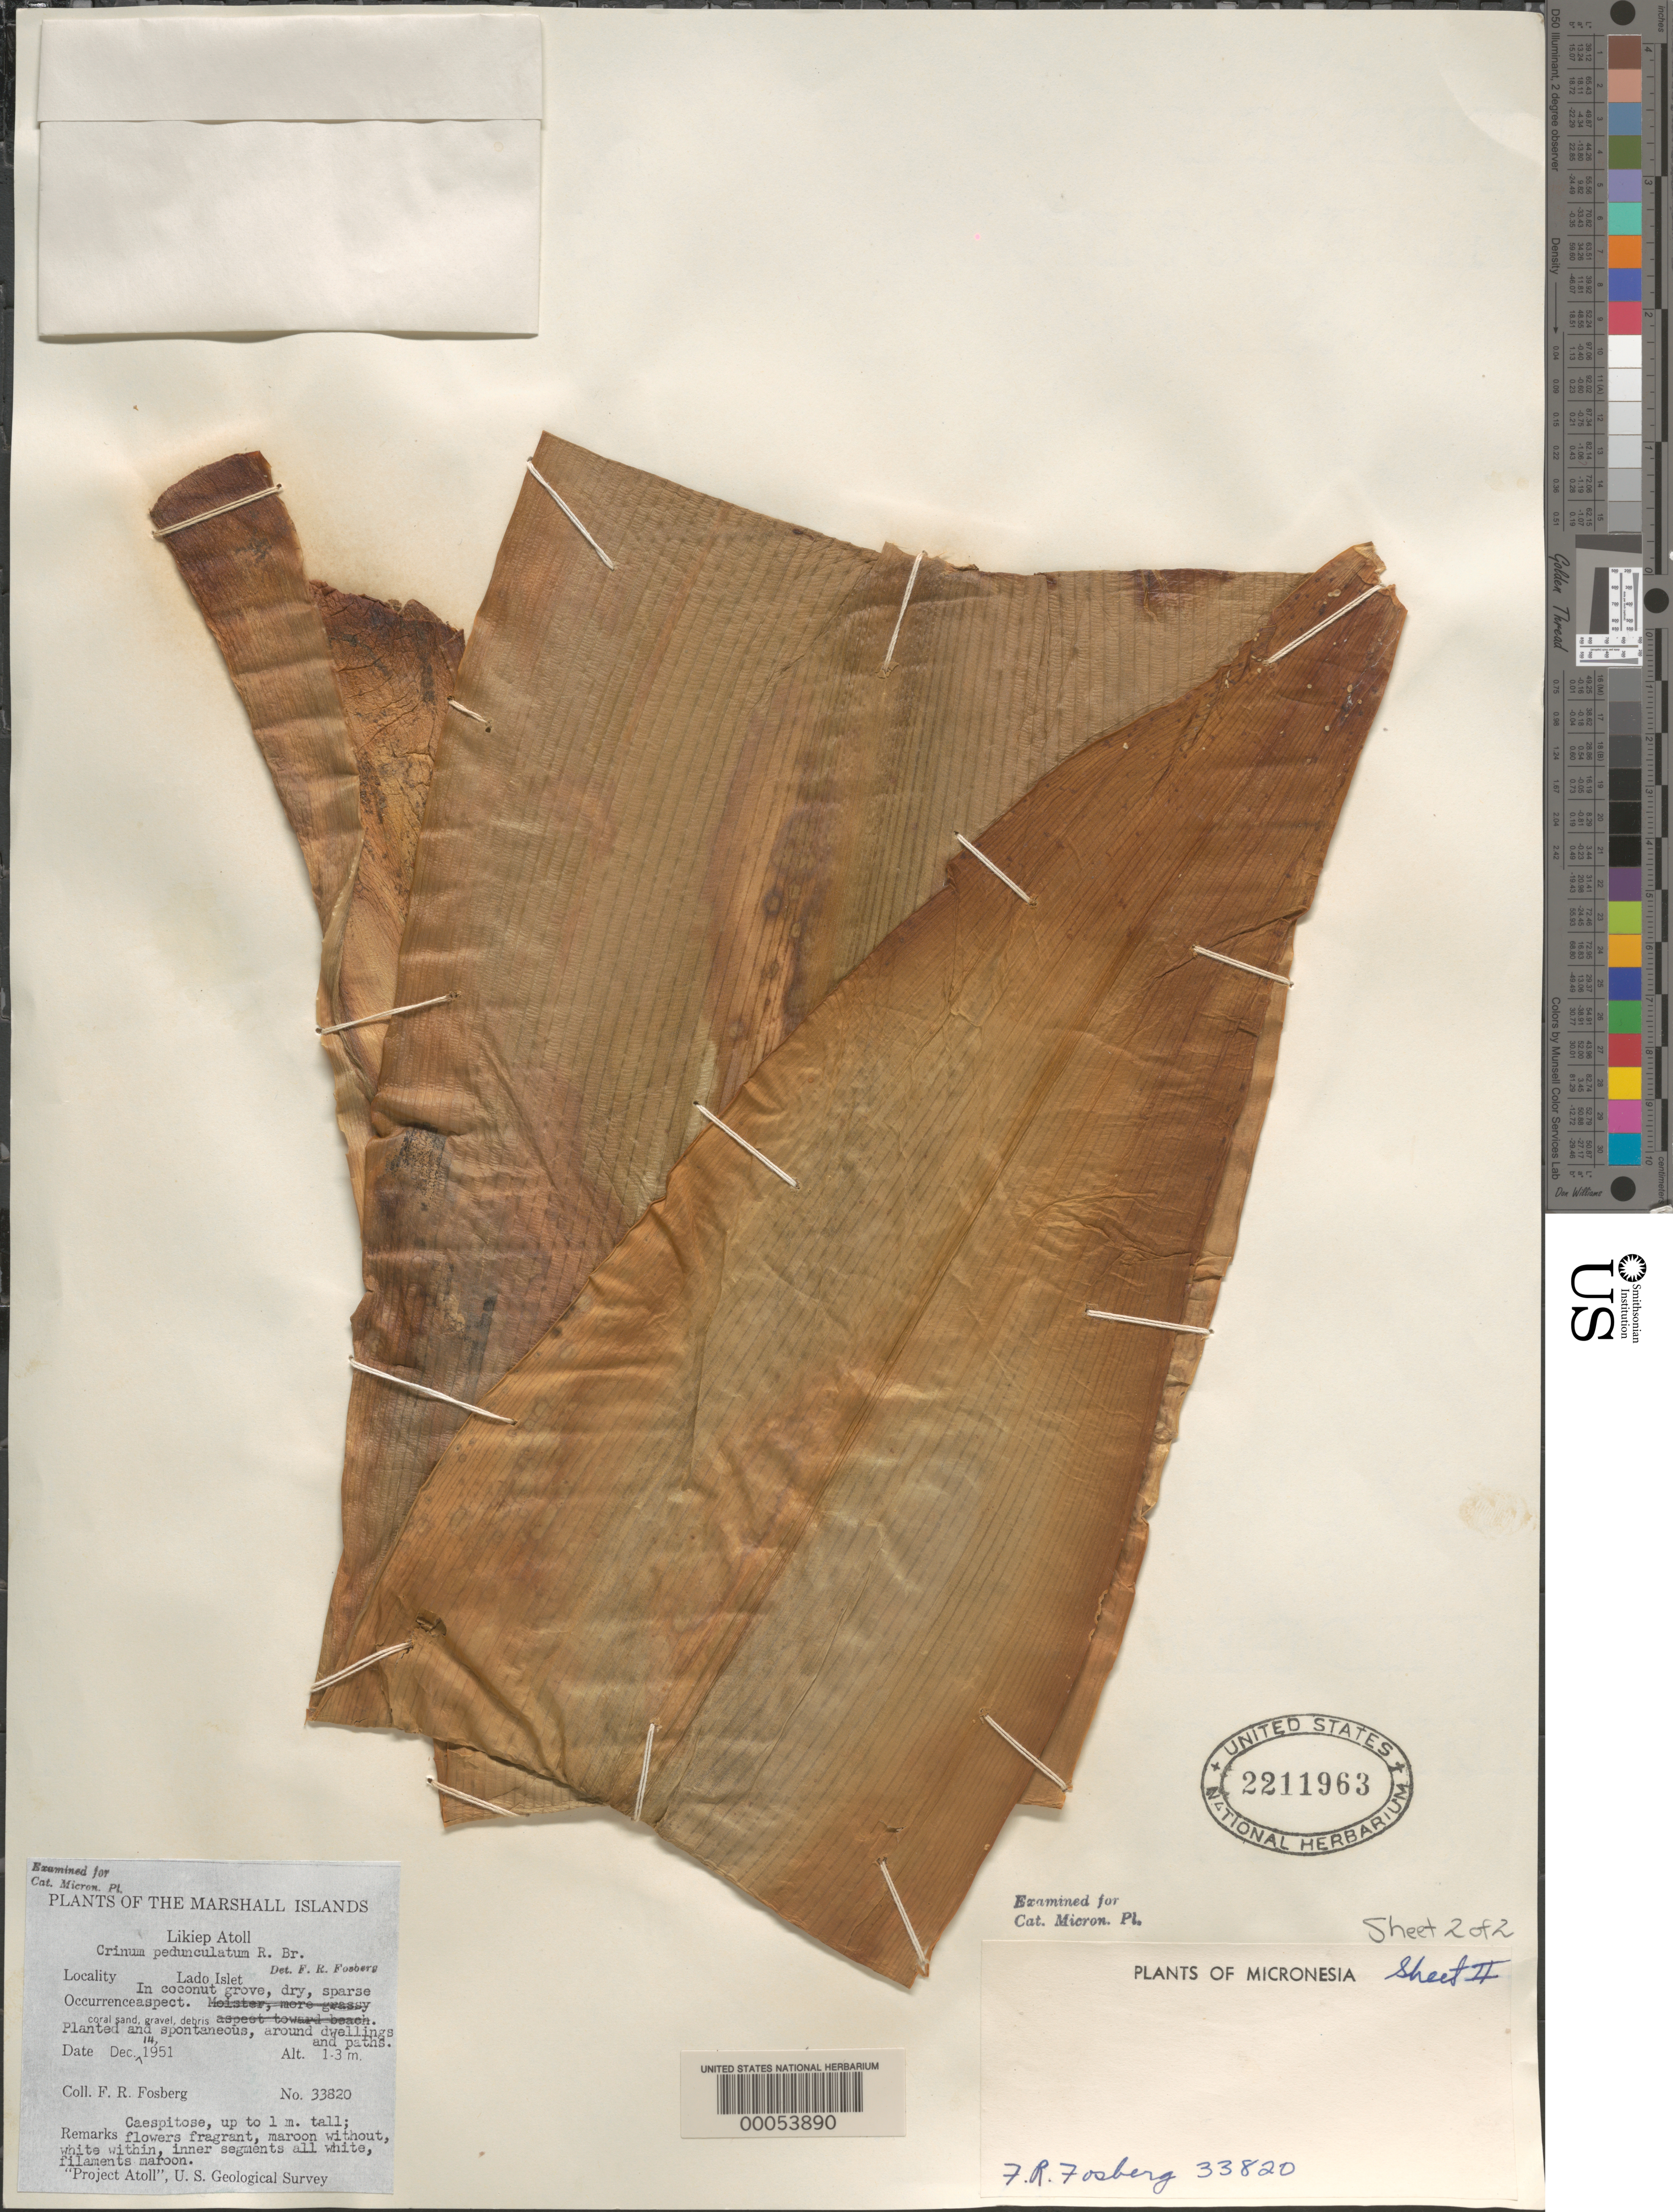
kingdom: Plantae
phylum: Tracheophyta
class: Liliopsida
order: Asparagales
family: Amaryllidaceae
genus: Crinum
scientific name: Crinum asiaticum var. pedunculatum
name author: (R. Br.) Fosberg & Sachet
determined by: Fosberg, F. R.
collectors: F. R. Fosberg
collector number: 33820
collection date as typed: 14 Dec 1951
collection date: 1951-12-14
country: Marshall Islands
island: Likiep Atoll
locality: Lado Islet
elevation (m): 1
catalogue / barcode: US 2211963